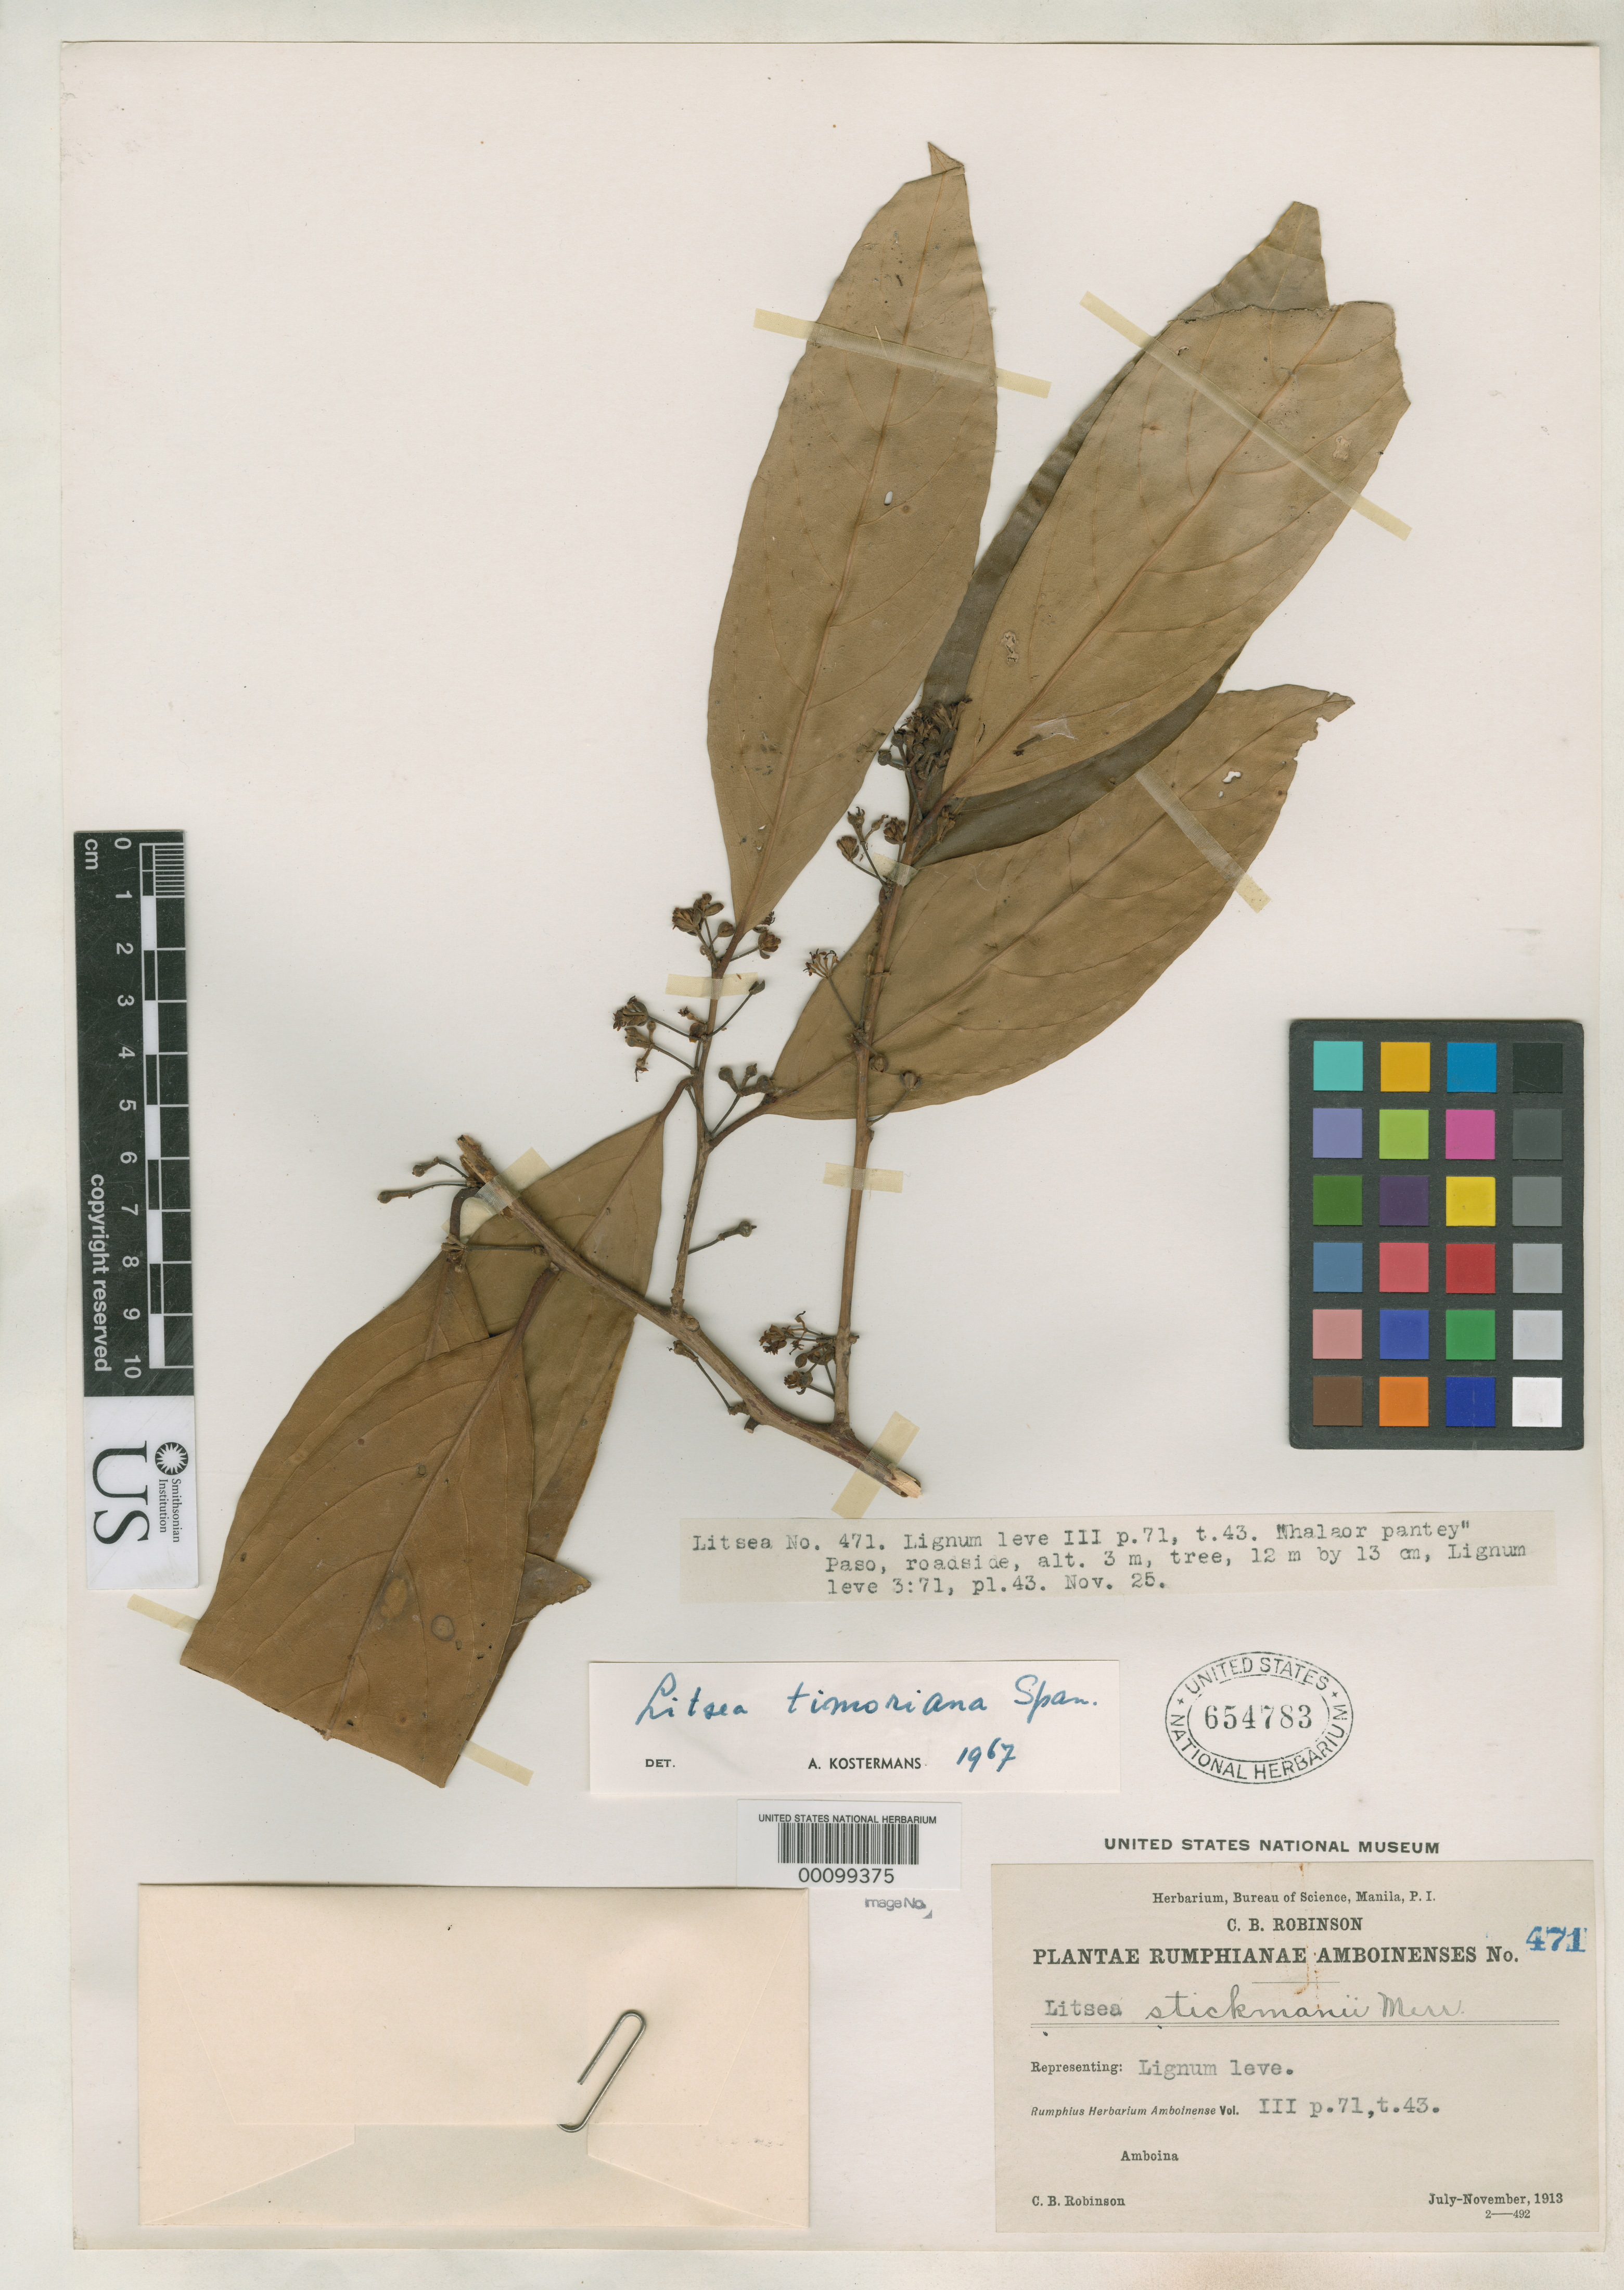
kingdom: Plantae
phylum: Tracheophyta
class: Magnoliopsida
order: Laurales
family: Lauraceae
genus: Litsea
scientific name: Litsea stickmanii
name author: Merr.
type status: Type Collection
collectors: C. Robinson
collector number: Pl. Rumph. Amb. 471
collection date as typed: Jul 1913 to -- Nov 1913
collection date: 1913-07/1913-11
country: Indonesia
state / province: Maluku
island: Amboina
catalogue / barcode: US 654783